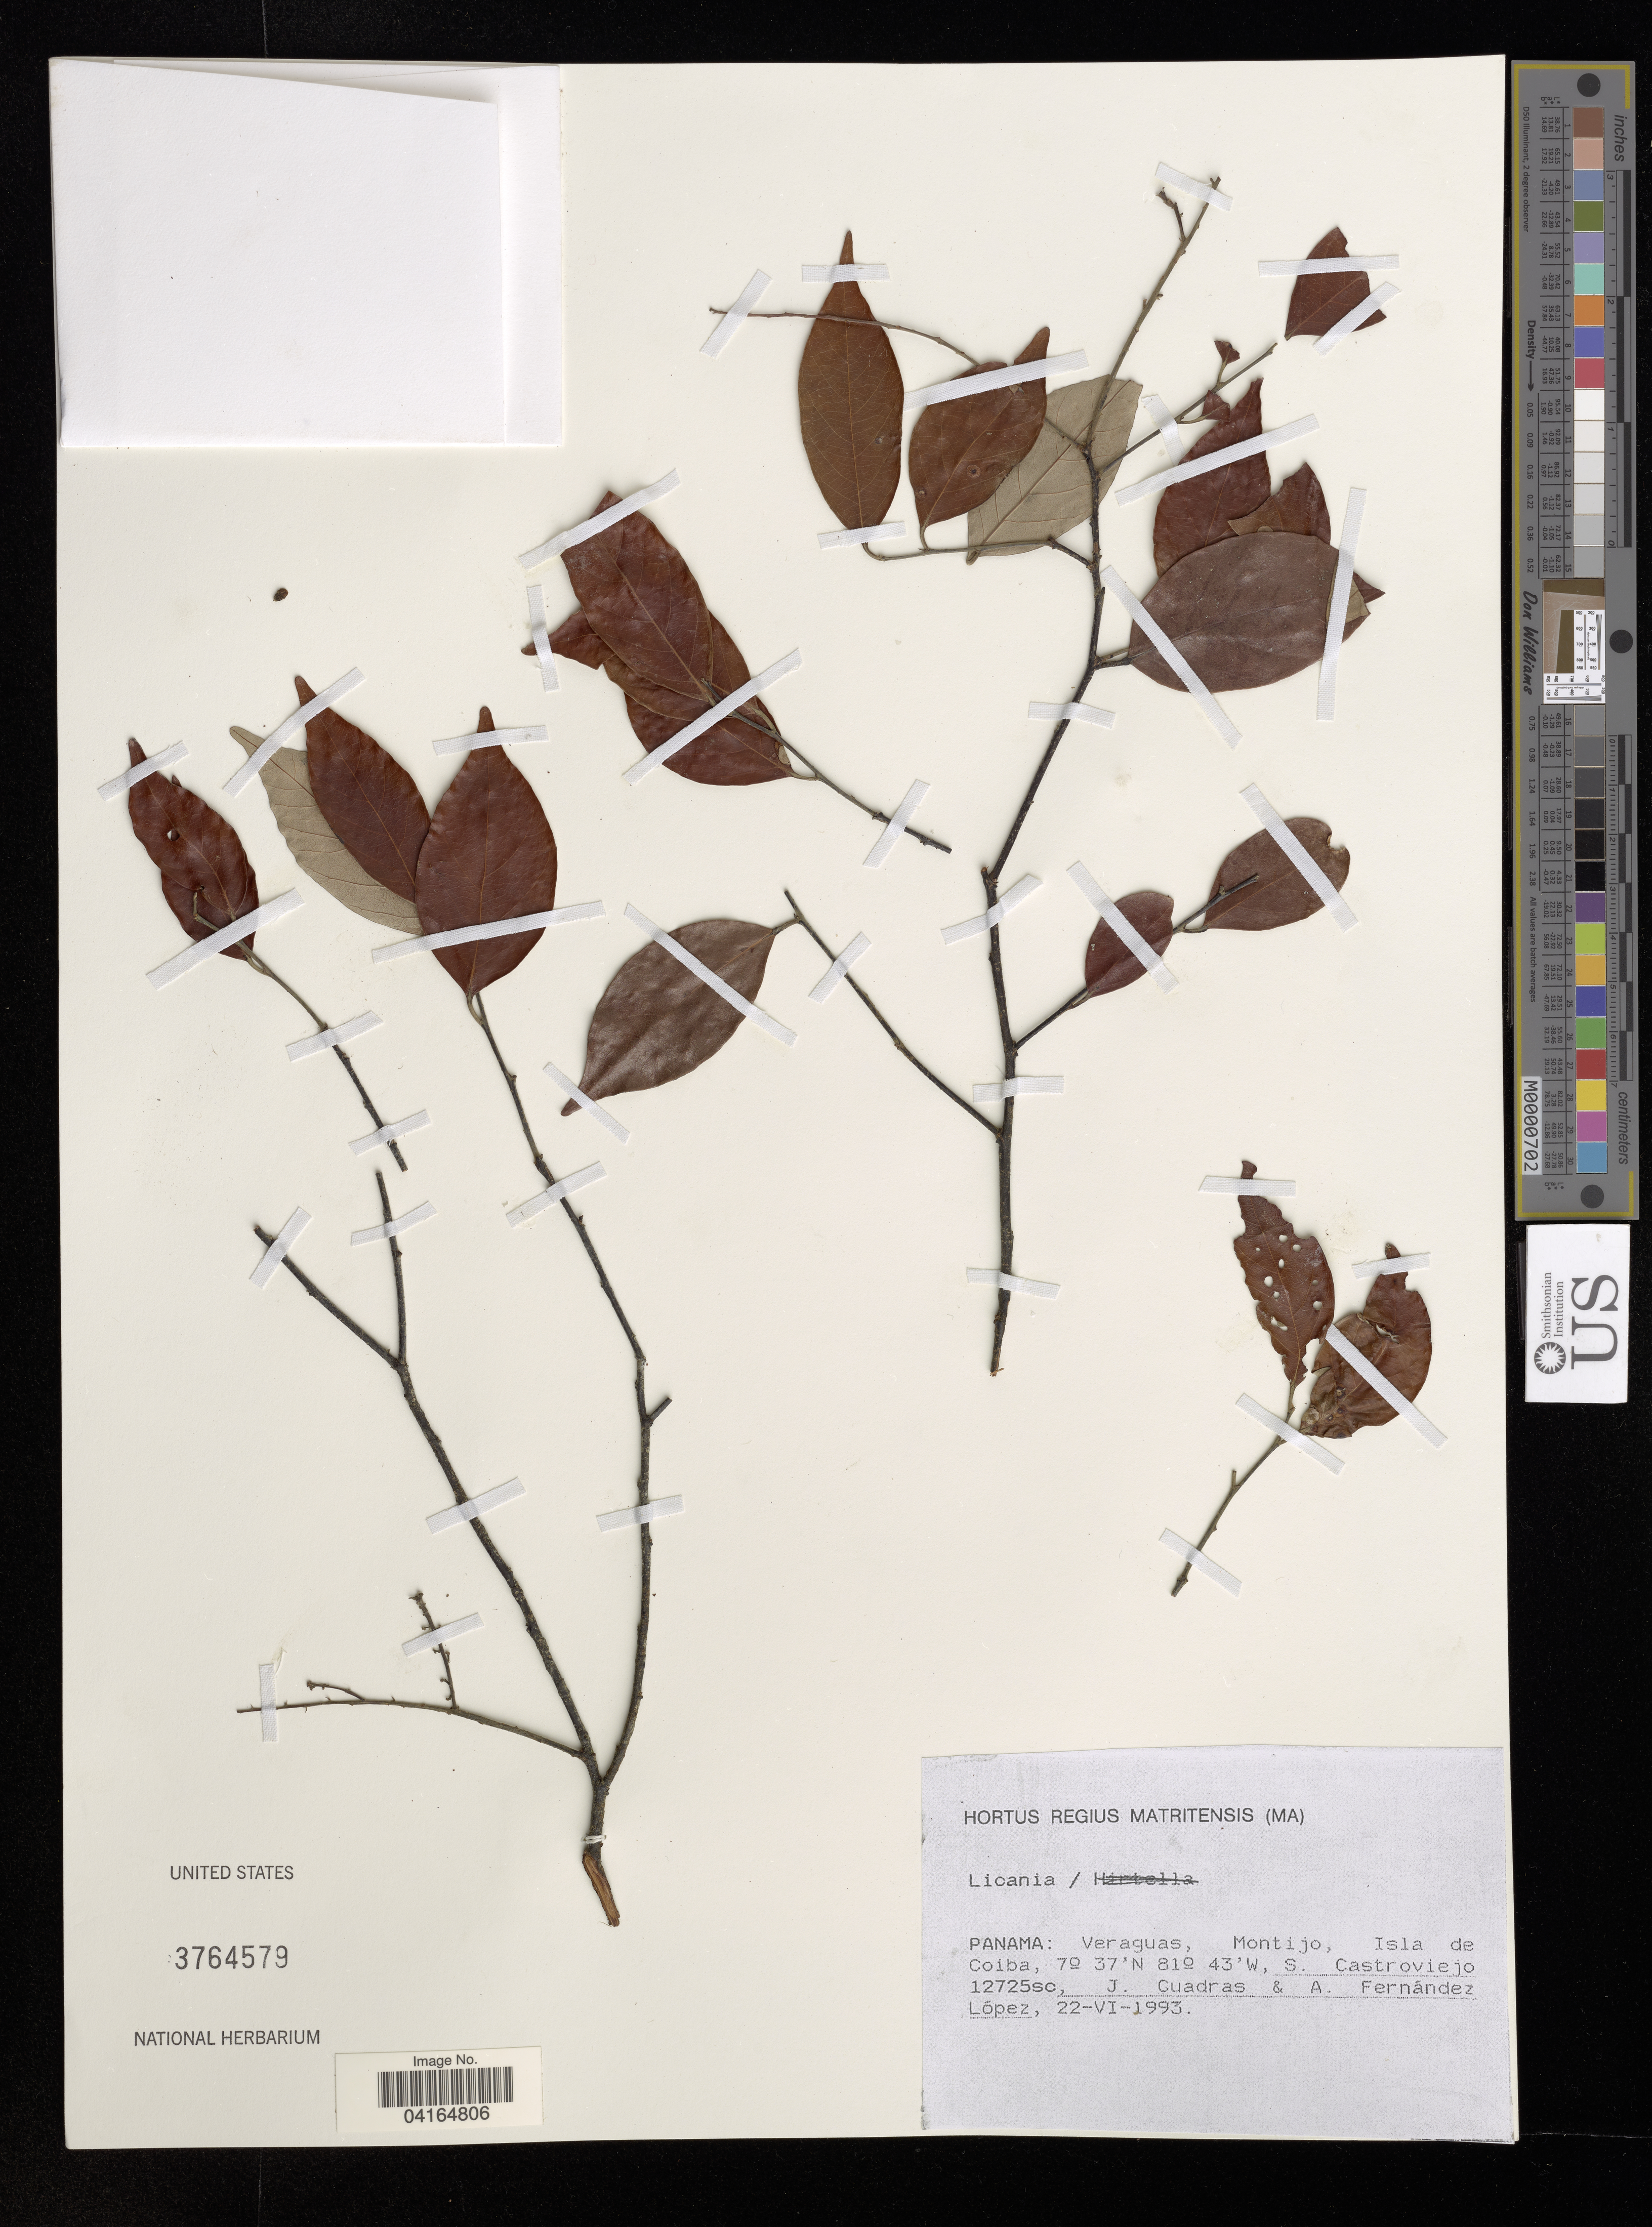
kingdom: Plantae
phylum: Tracheophyta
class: Magnoliopsida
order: Malpighiales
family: Chrysobalanaceae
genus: Licania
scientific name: Licania sp.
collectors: S. Castroviejo, J. Cuadras & A. Fernández López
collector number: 12725sc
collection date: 1993-06-22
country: Panama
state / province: Veraguas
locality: Montijo, Isla de Coiba.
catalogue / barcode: US 3764579